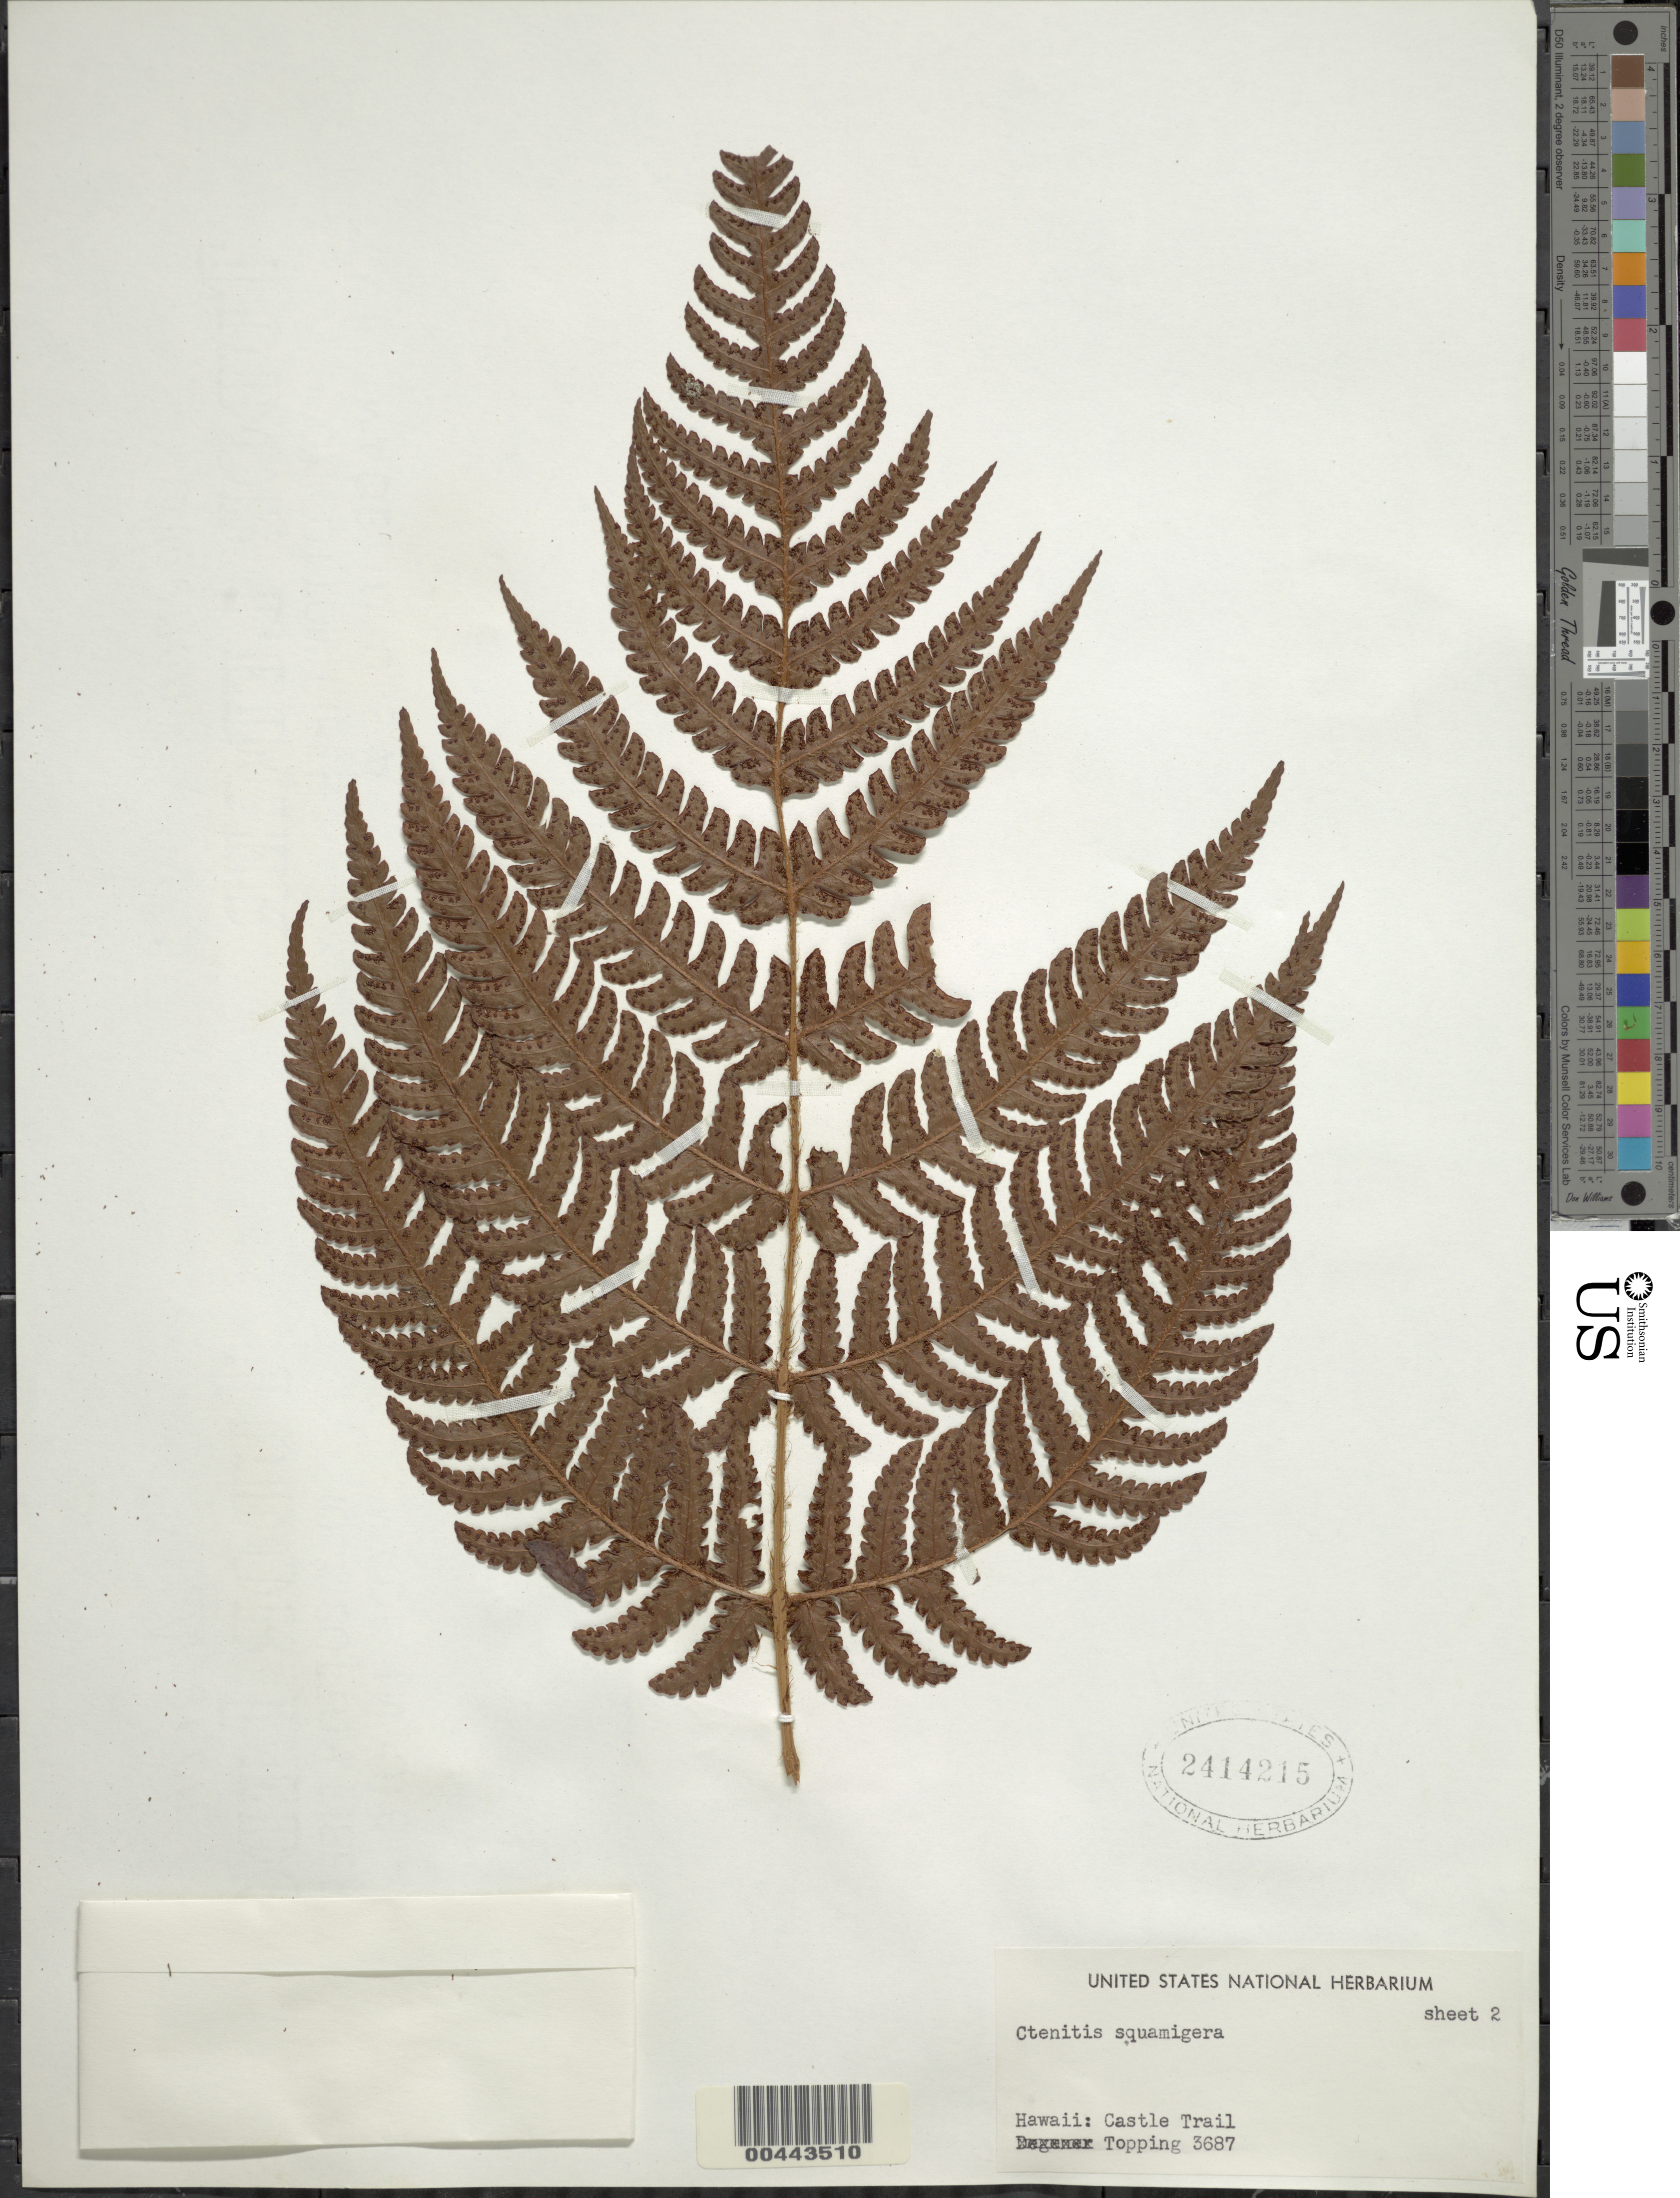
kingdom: Plantae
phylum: Tracheophyta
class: Polypodiopsida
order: Polypodiales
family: Dryopteridaceae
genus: Ctenitis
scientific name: Ctenitis latifrons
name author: (Brack.) Copel.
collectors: D. L. Topping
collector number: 3687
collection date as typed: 18 Oct 1933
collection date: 1933-10-18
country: United States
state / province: Hawaii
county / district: Honolulu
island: Oahu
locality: Castle Trail, Oahu. T.H.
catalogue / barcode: US 2414215